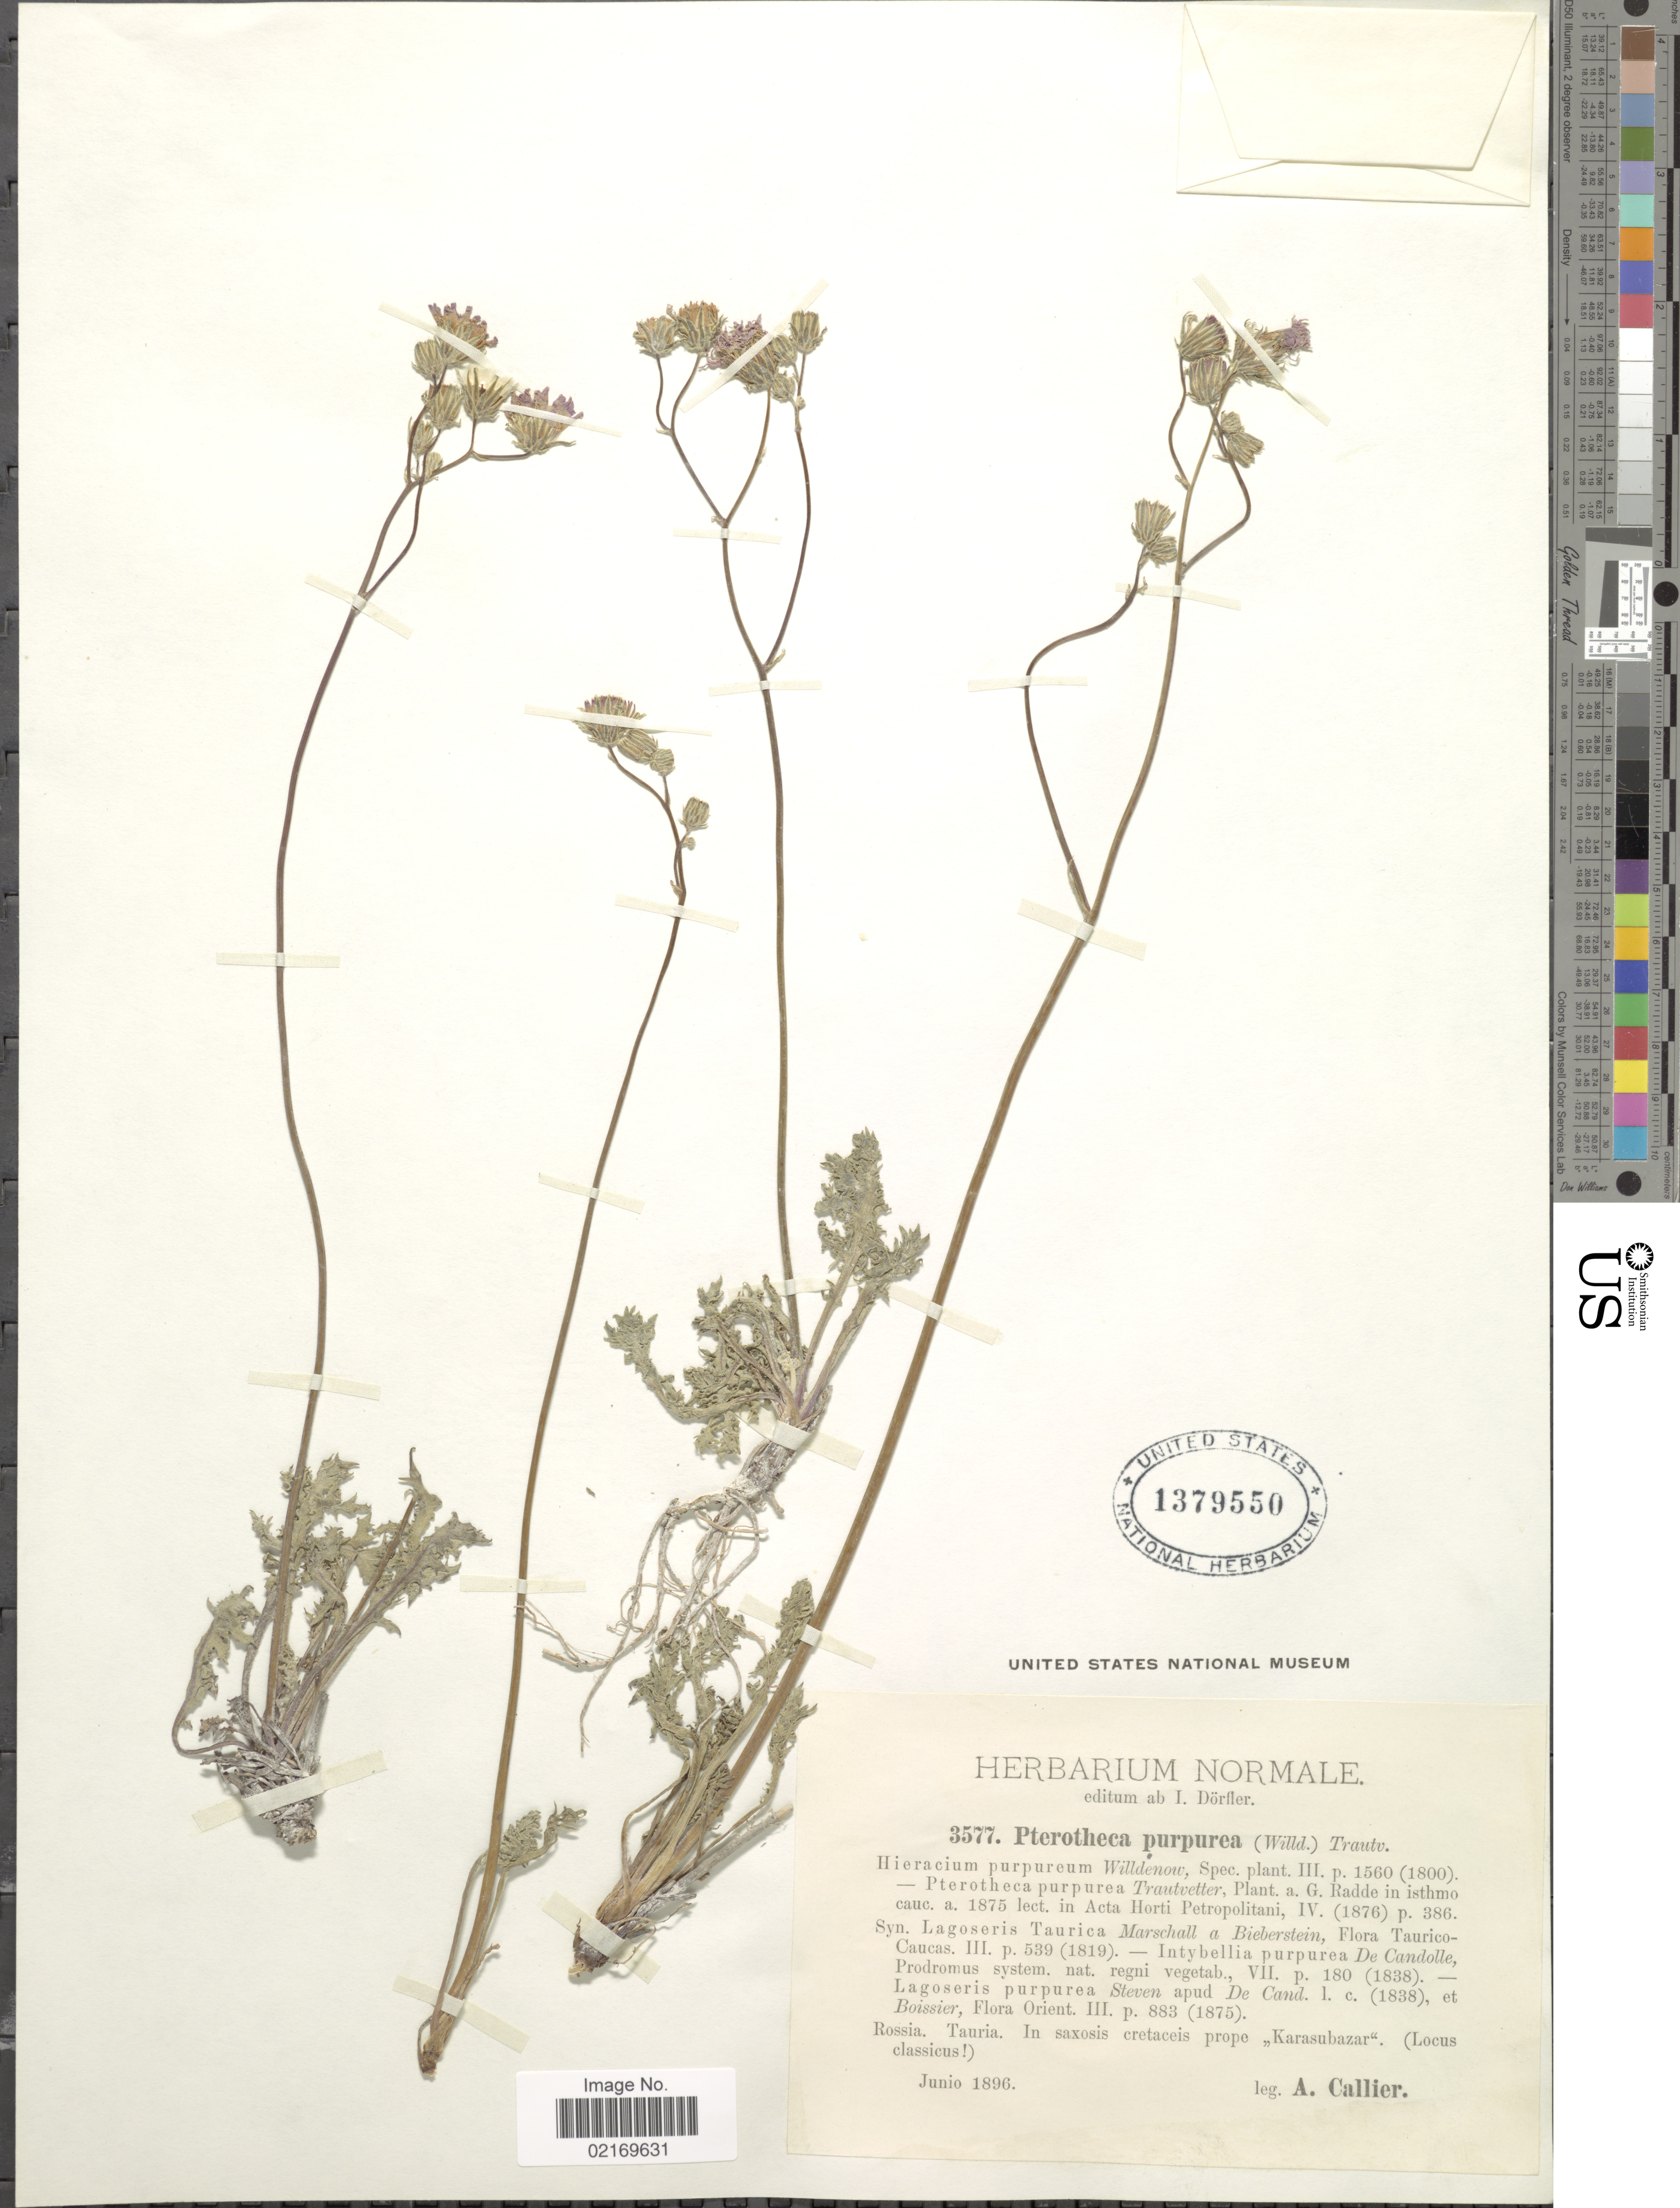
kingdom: Plantae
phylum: Tracheophyta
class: Magnoliopsida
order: Asterales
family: Asteraceae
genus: Crepis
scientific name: Crepis purpurea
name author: (Willd.) M. Bieb.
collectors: A. Callier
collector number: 3577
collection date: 1896-06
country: Russian Federation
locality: Rossia, Tauria, prope Karasubazar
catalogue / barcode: US 1379550